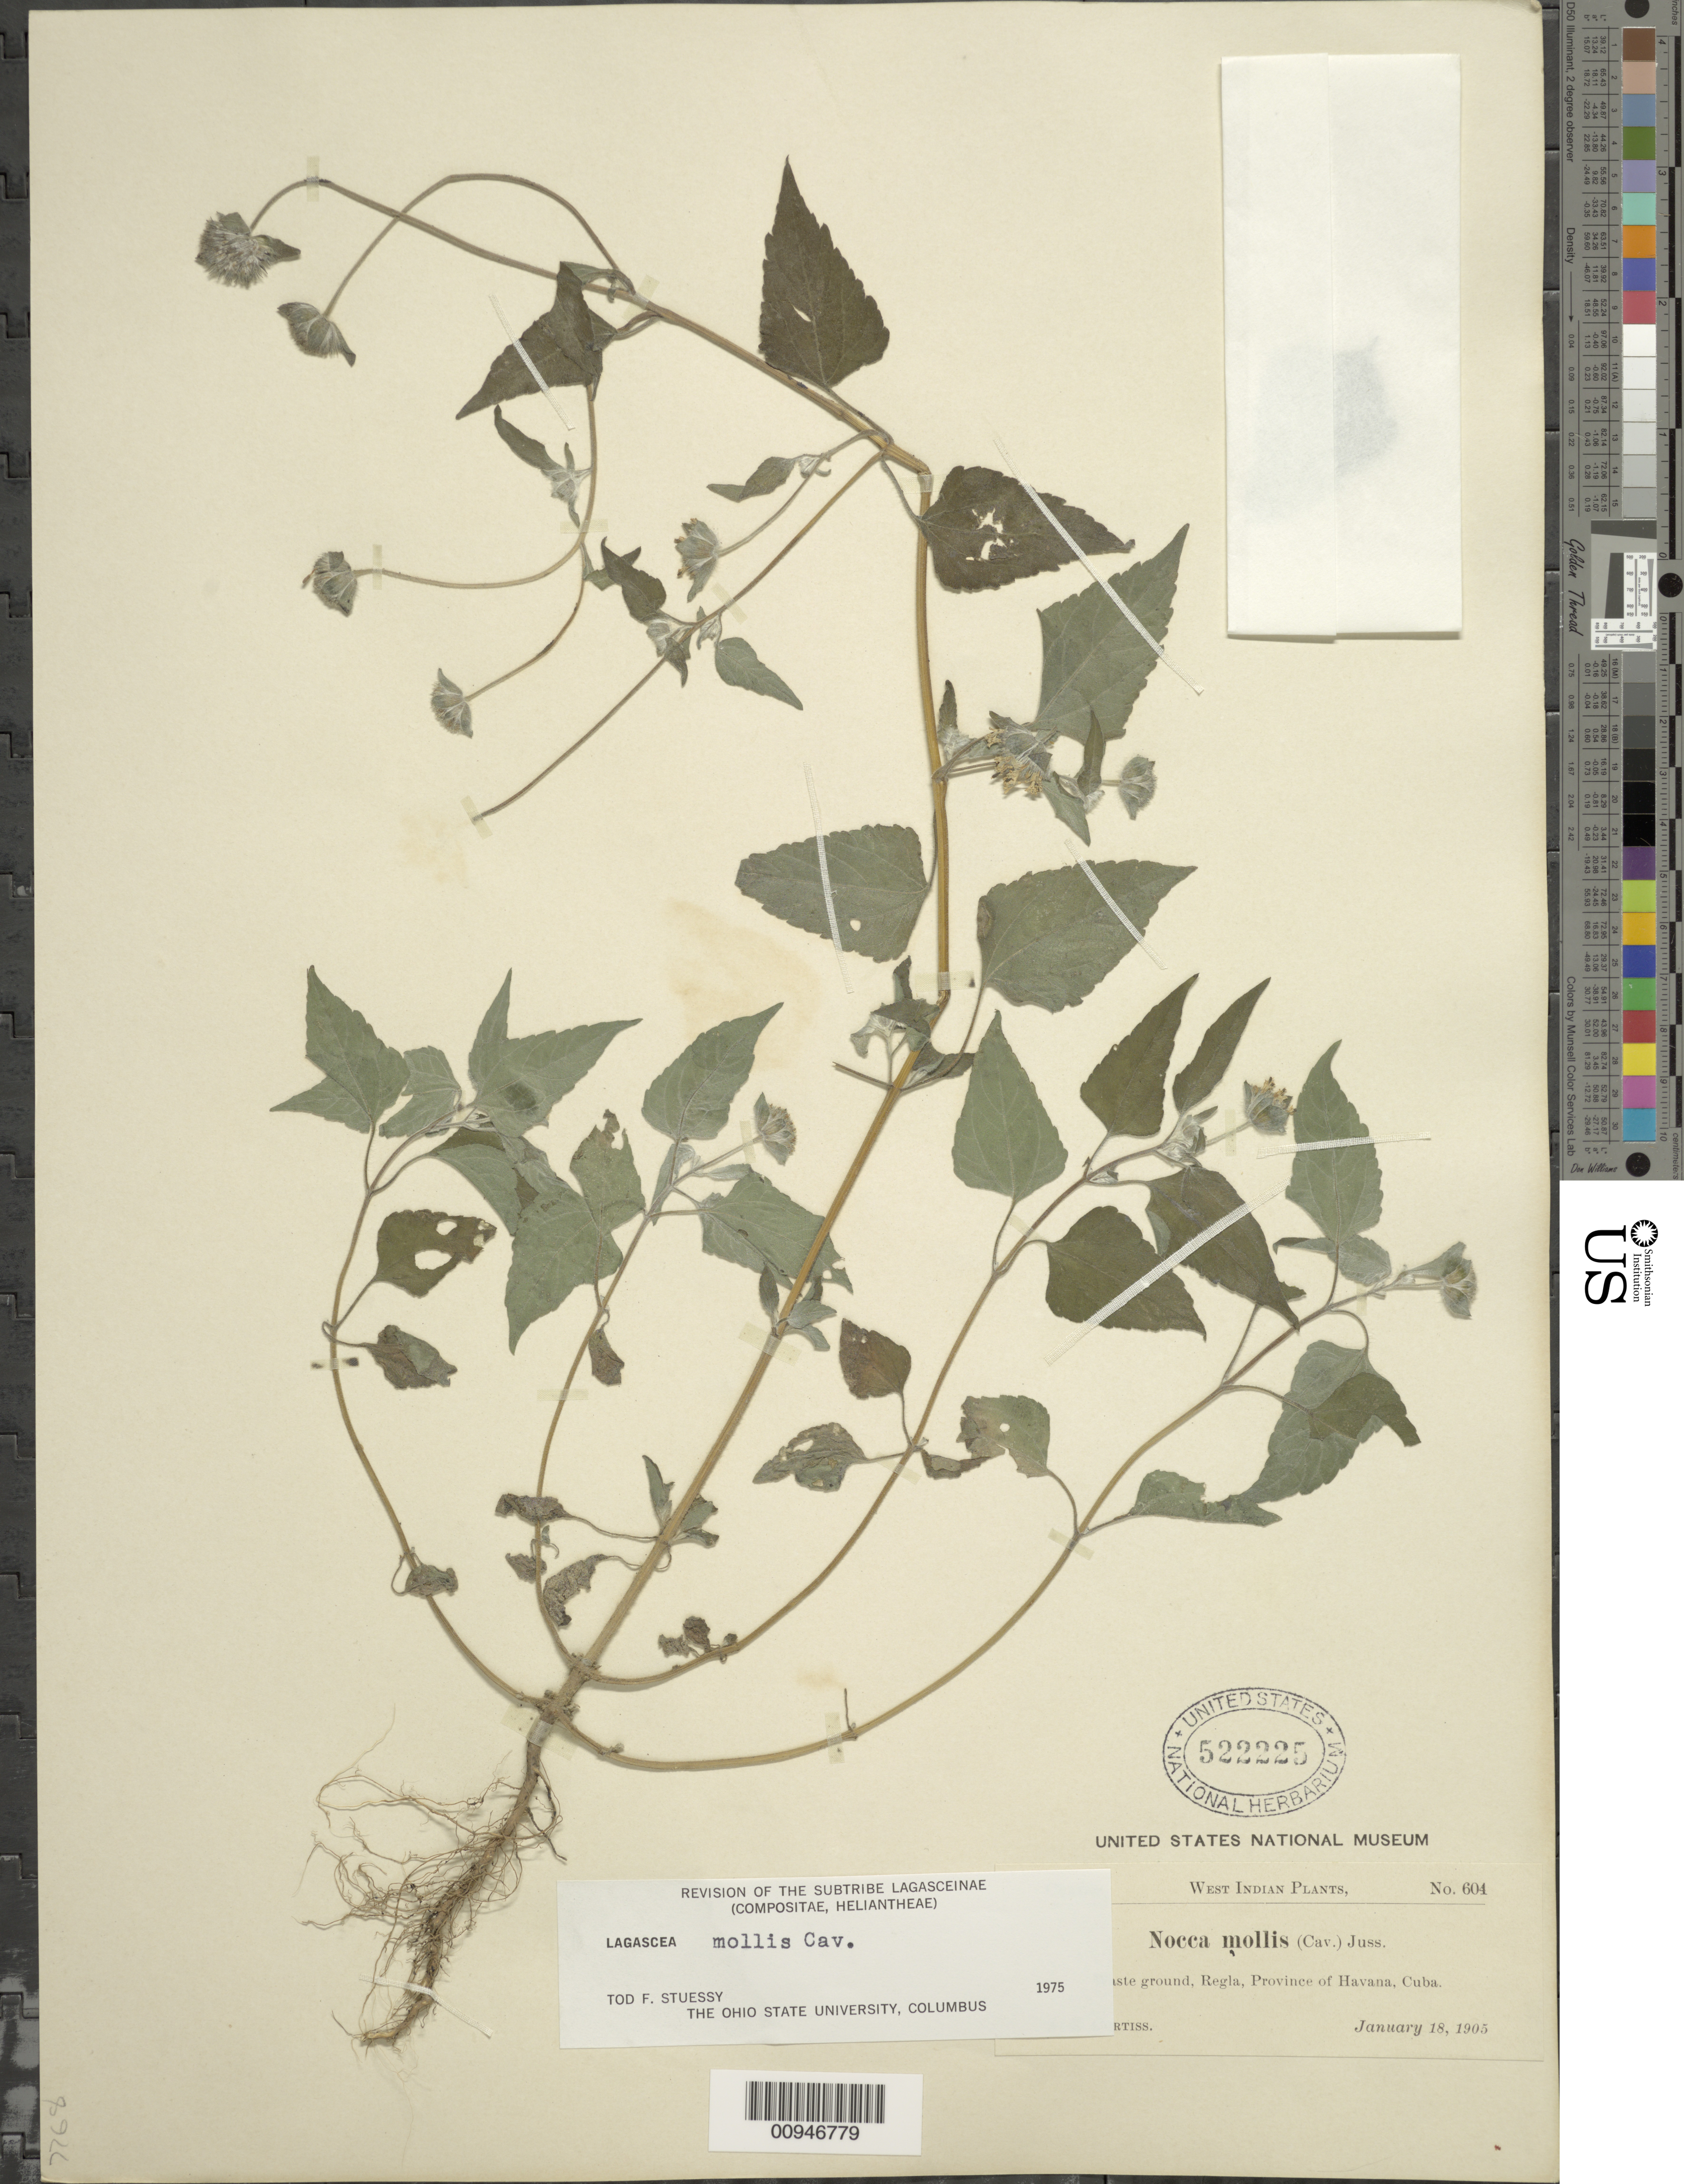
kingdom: Plantae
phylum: Tracheophyta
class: Magnoliopsida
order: Asterales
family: Asteraceae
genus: Lagascea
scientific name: Lagascea mollis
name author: Cav.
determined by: Stuessy, T. F.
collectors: A. H. Curtiss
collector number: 604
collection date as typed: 18 Jan 1905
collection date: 1905-01-18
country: Cuba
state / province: La Habana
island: Cuba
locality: Regla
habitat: Waste ground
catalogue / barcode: US 522225